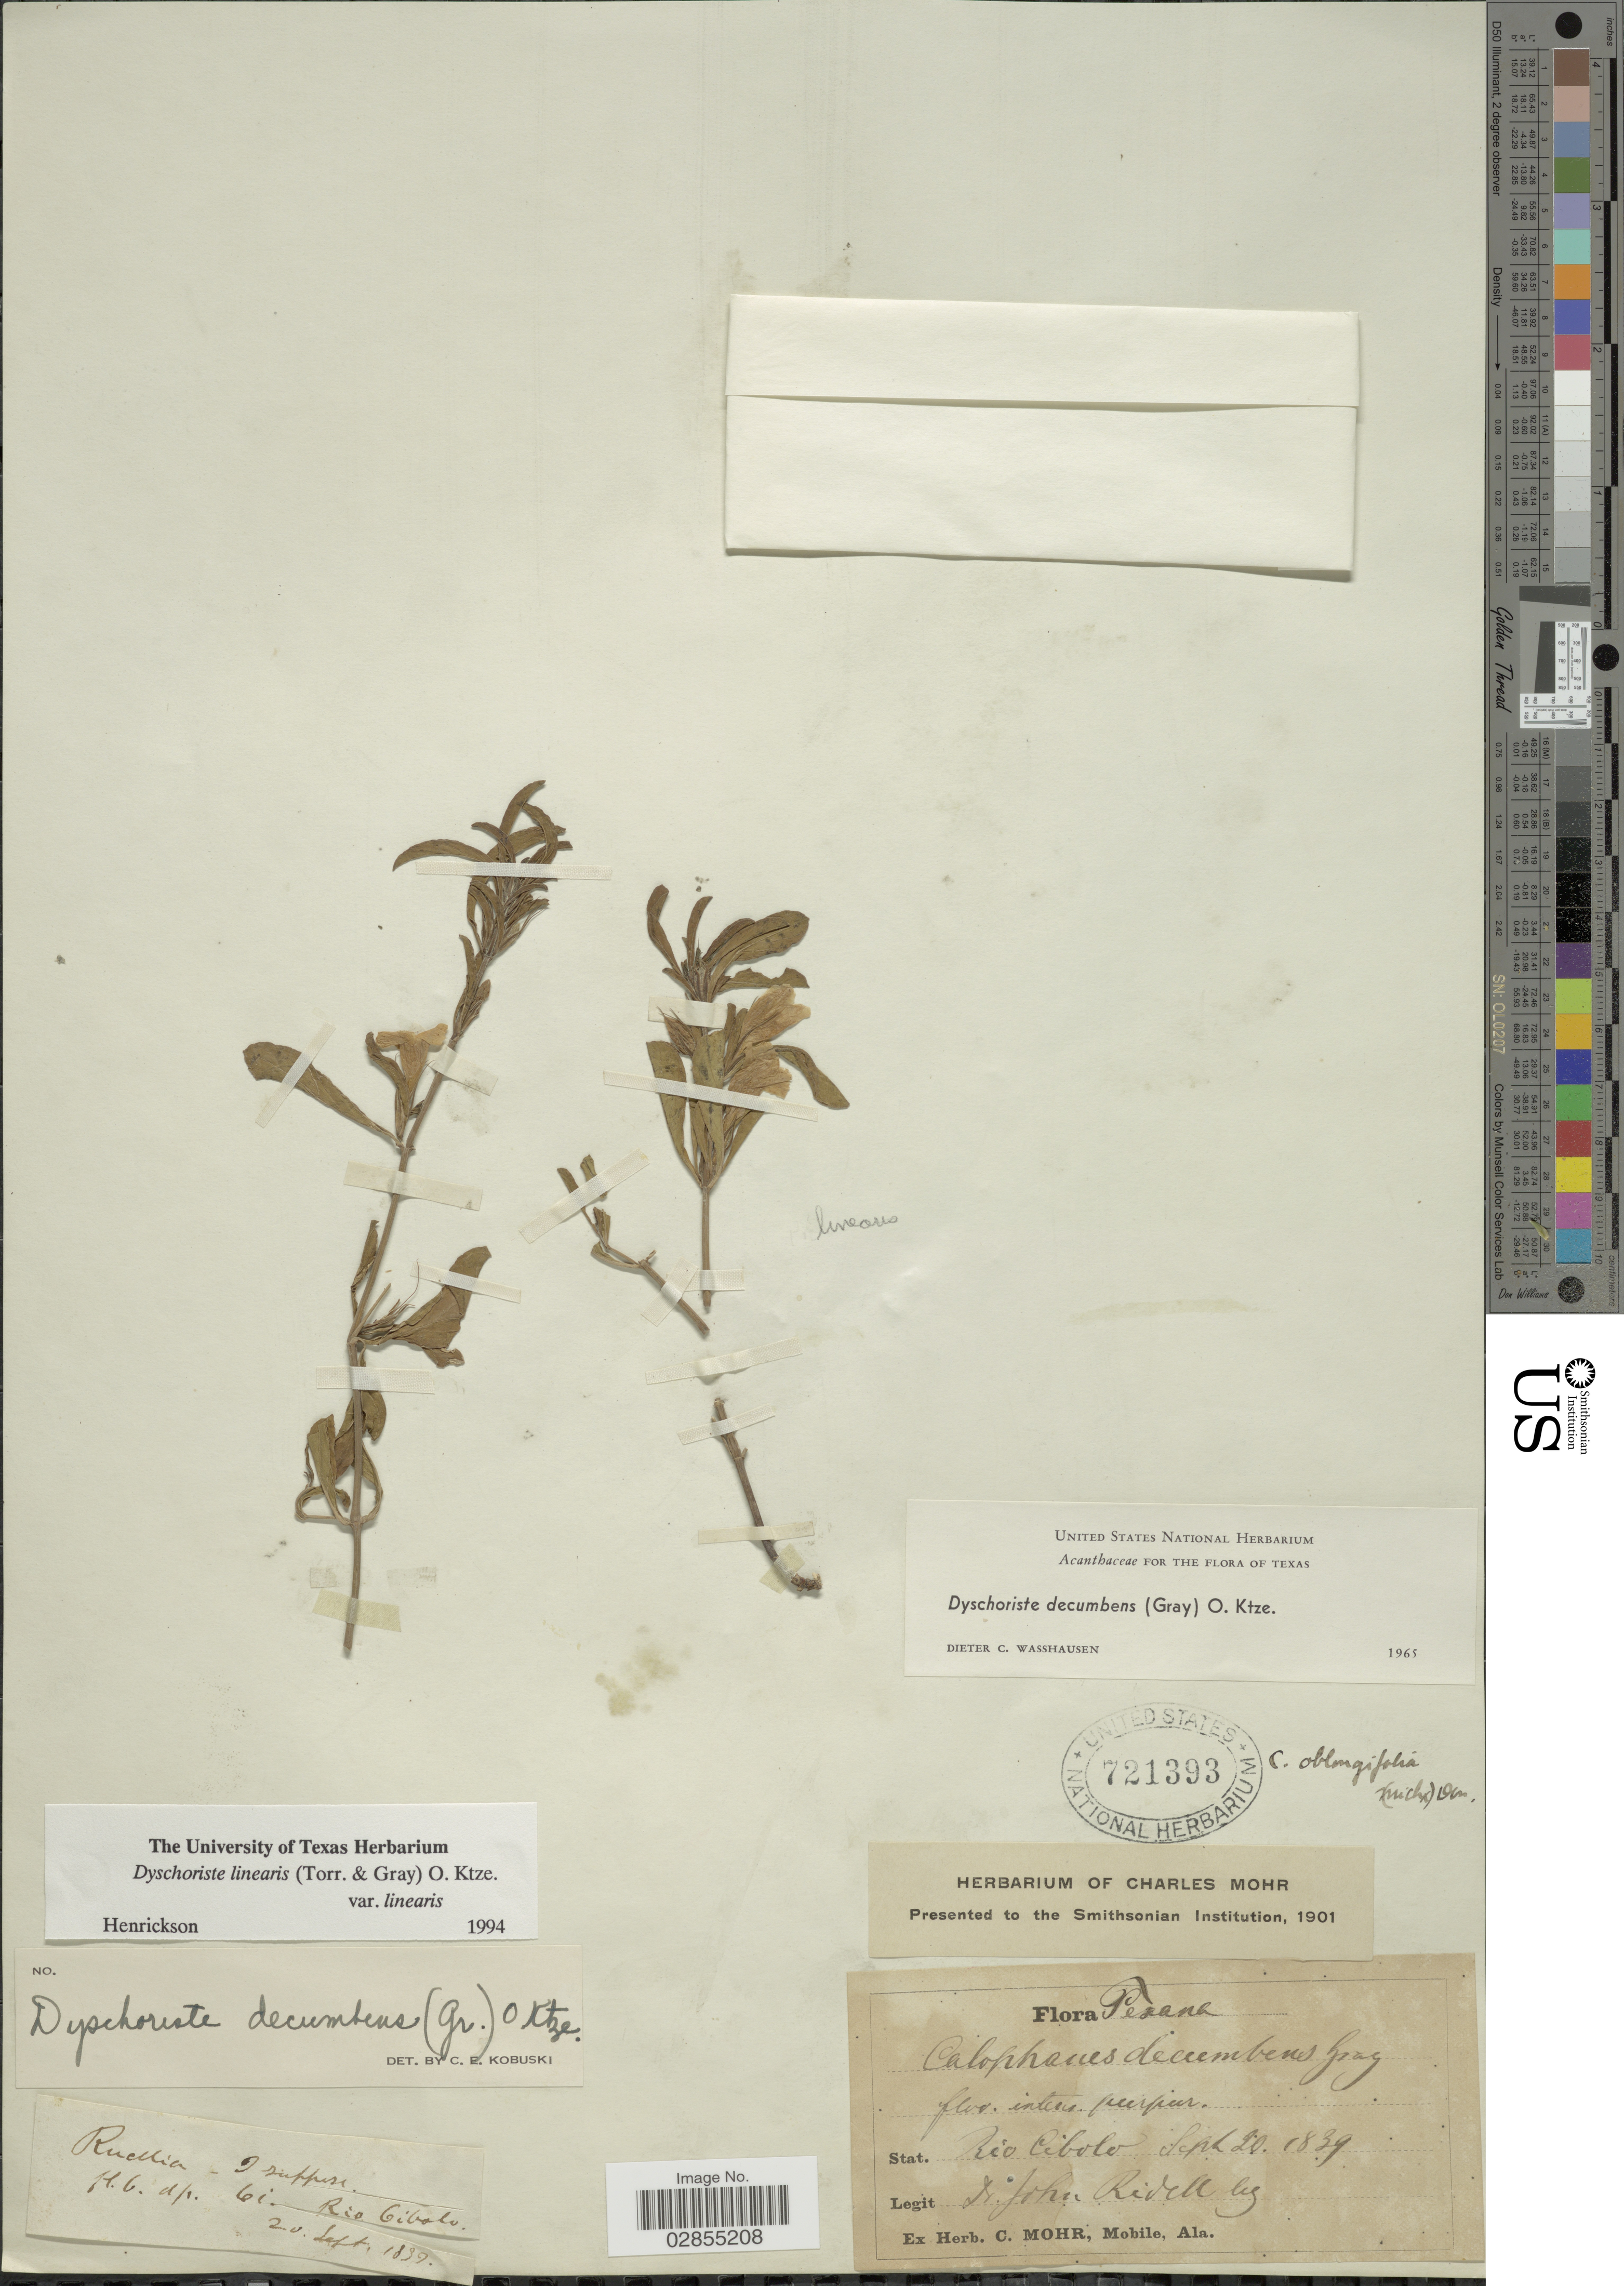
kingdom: Plantae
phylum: Tracheophyta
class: Magnoliopsida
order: Lamiales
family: Acanthaceae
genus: Dyschoriste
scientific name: Dyschoriste linearis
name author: (Torr. & A. Gray) Kuntze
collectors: J. Ridell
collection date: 1829-09-20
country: United States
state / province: Texas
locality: Stat. Rio Cibolo.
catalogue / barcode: US 721393